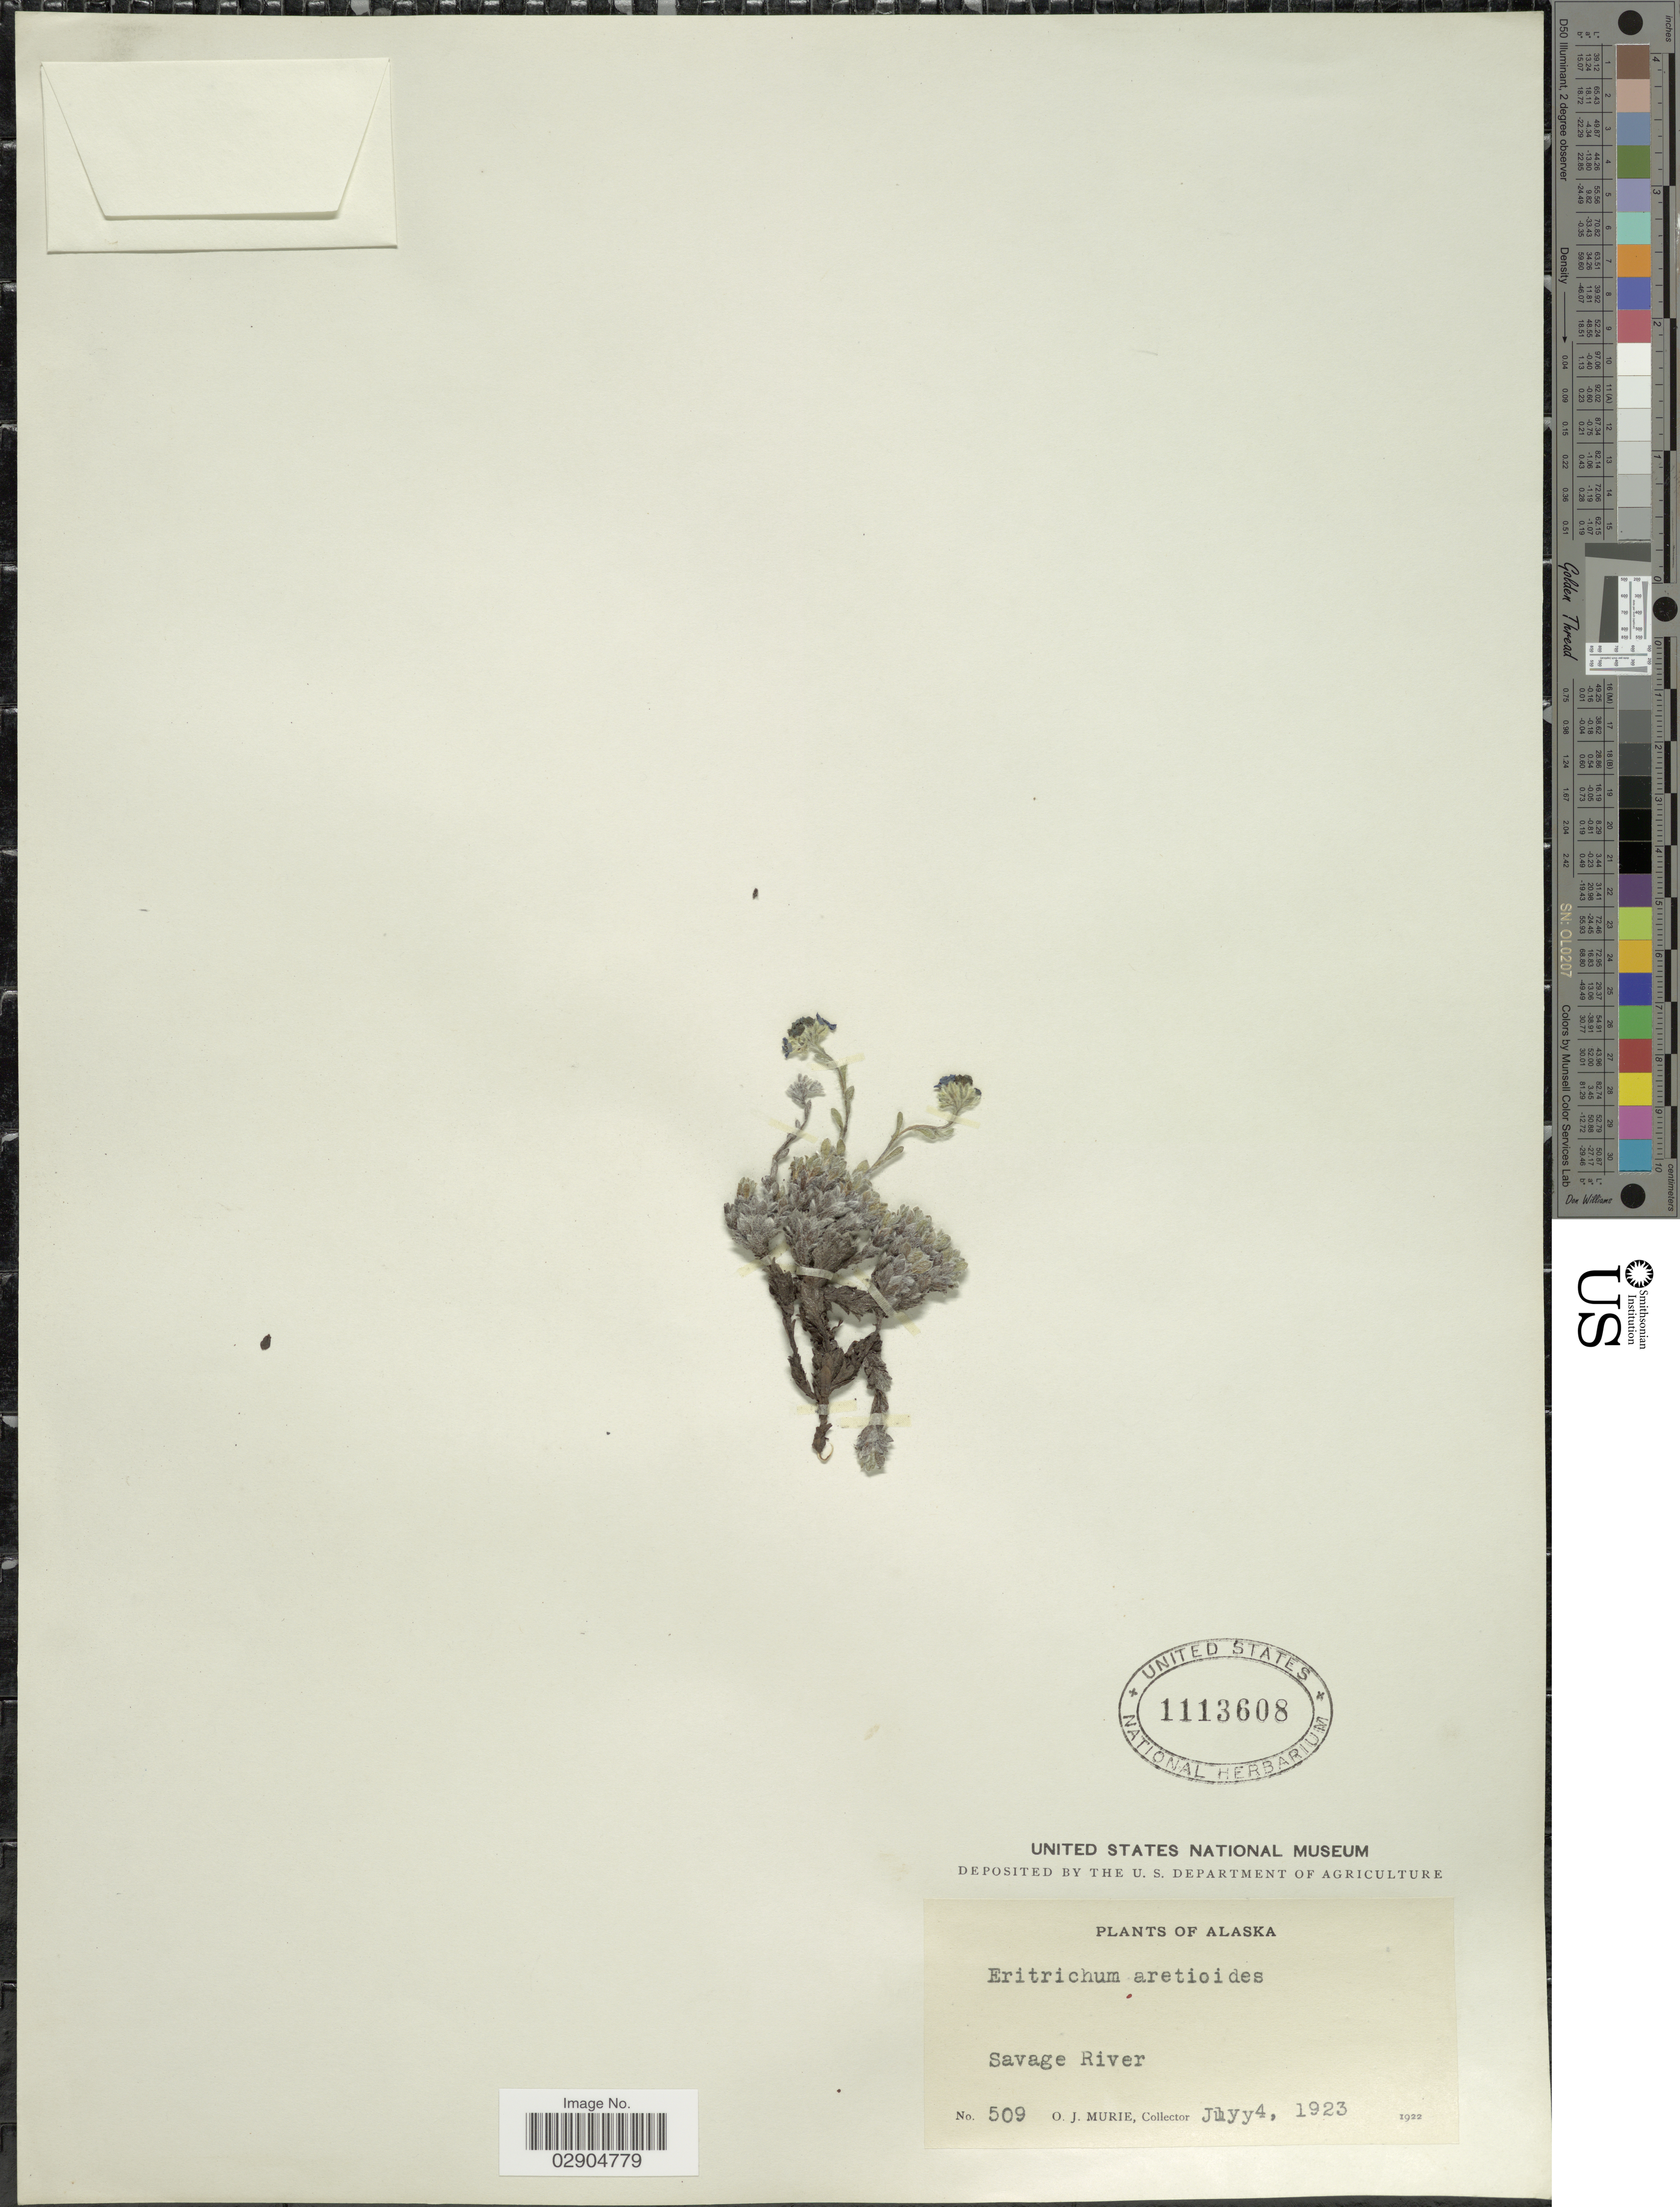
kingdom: Plantae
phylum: Tracheophyta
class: Magnoliopsida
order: Boraginales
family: Boraginaceae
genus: Eritrichium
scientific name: Eritrichium aretioides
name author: (Cham.) DC.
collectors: O. Murie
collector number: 509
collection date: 1923-07-04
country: United States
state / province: Alaska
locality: Savage River.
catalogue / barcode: US 1113608